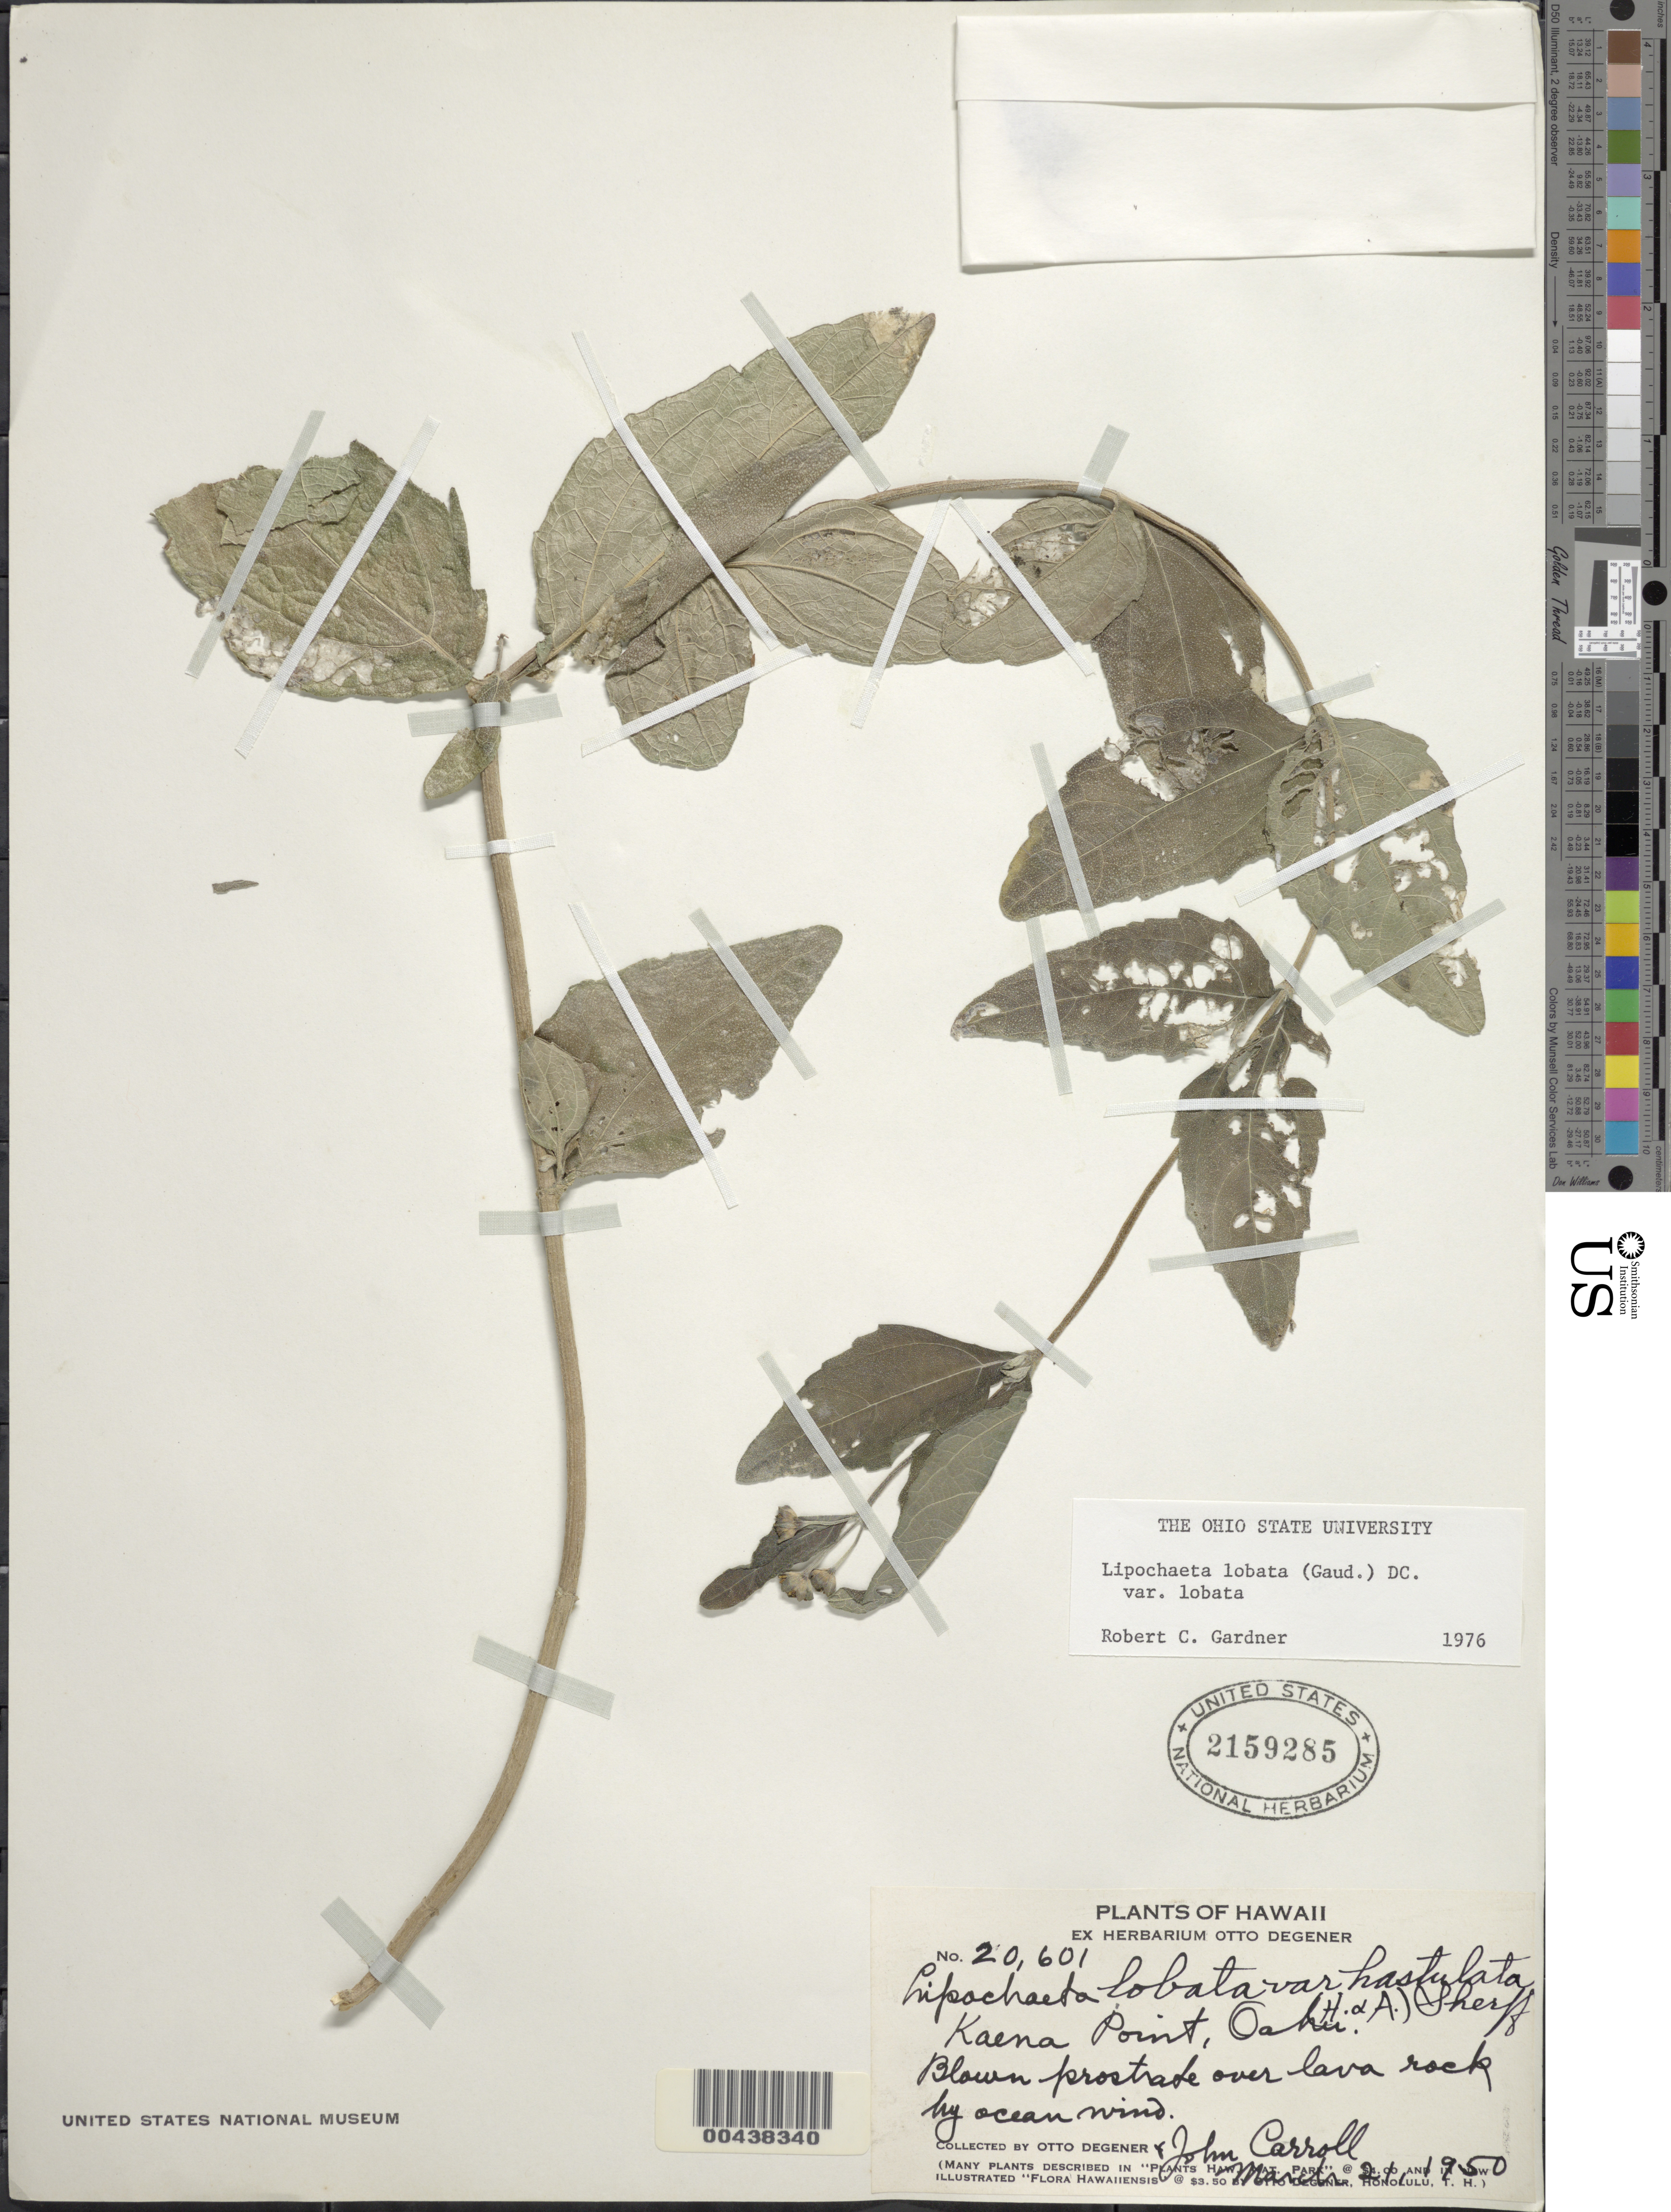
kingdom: Plantae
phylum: Tracheophyta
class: Magnoliopsida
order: Asterales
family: Asteraceae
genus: Lipochaeta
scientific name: Lipochaeta lobata var. lobata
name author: (Gaudich.) DC.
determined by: Gardner, R. C.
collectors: O. Degener & J. Carroll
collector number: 20601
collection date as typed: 21 Mar 1950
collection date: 1950-03-21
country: United States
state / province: Hawaii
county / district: Honolulu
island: Oahu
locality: Kaena Point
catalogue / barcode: US 2159285